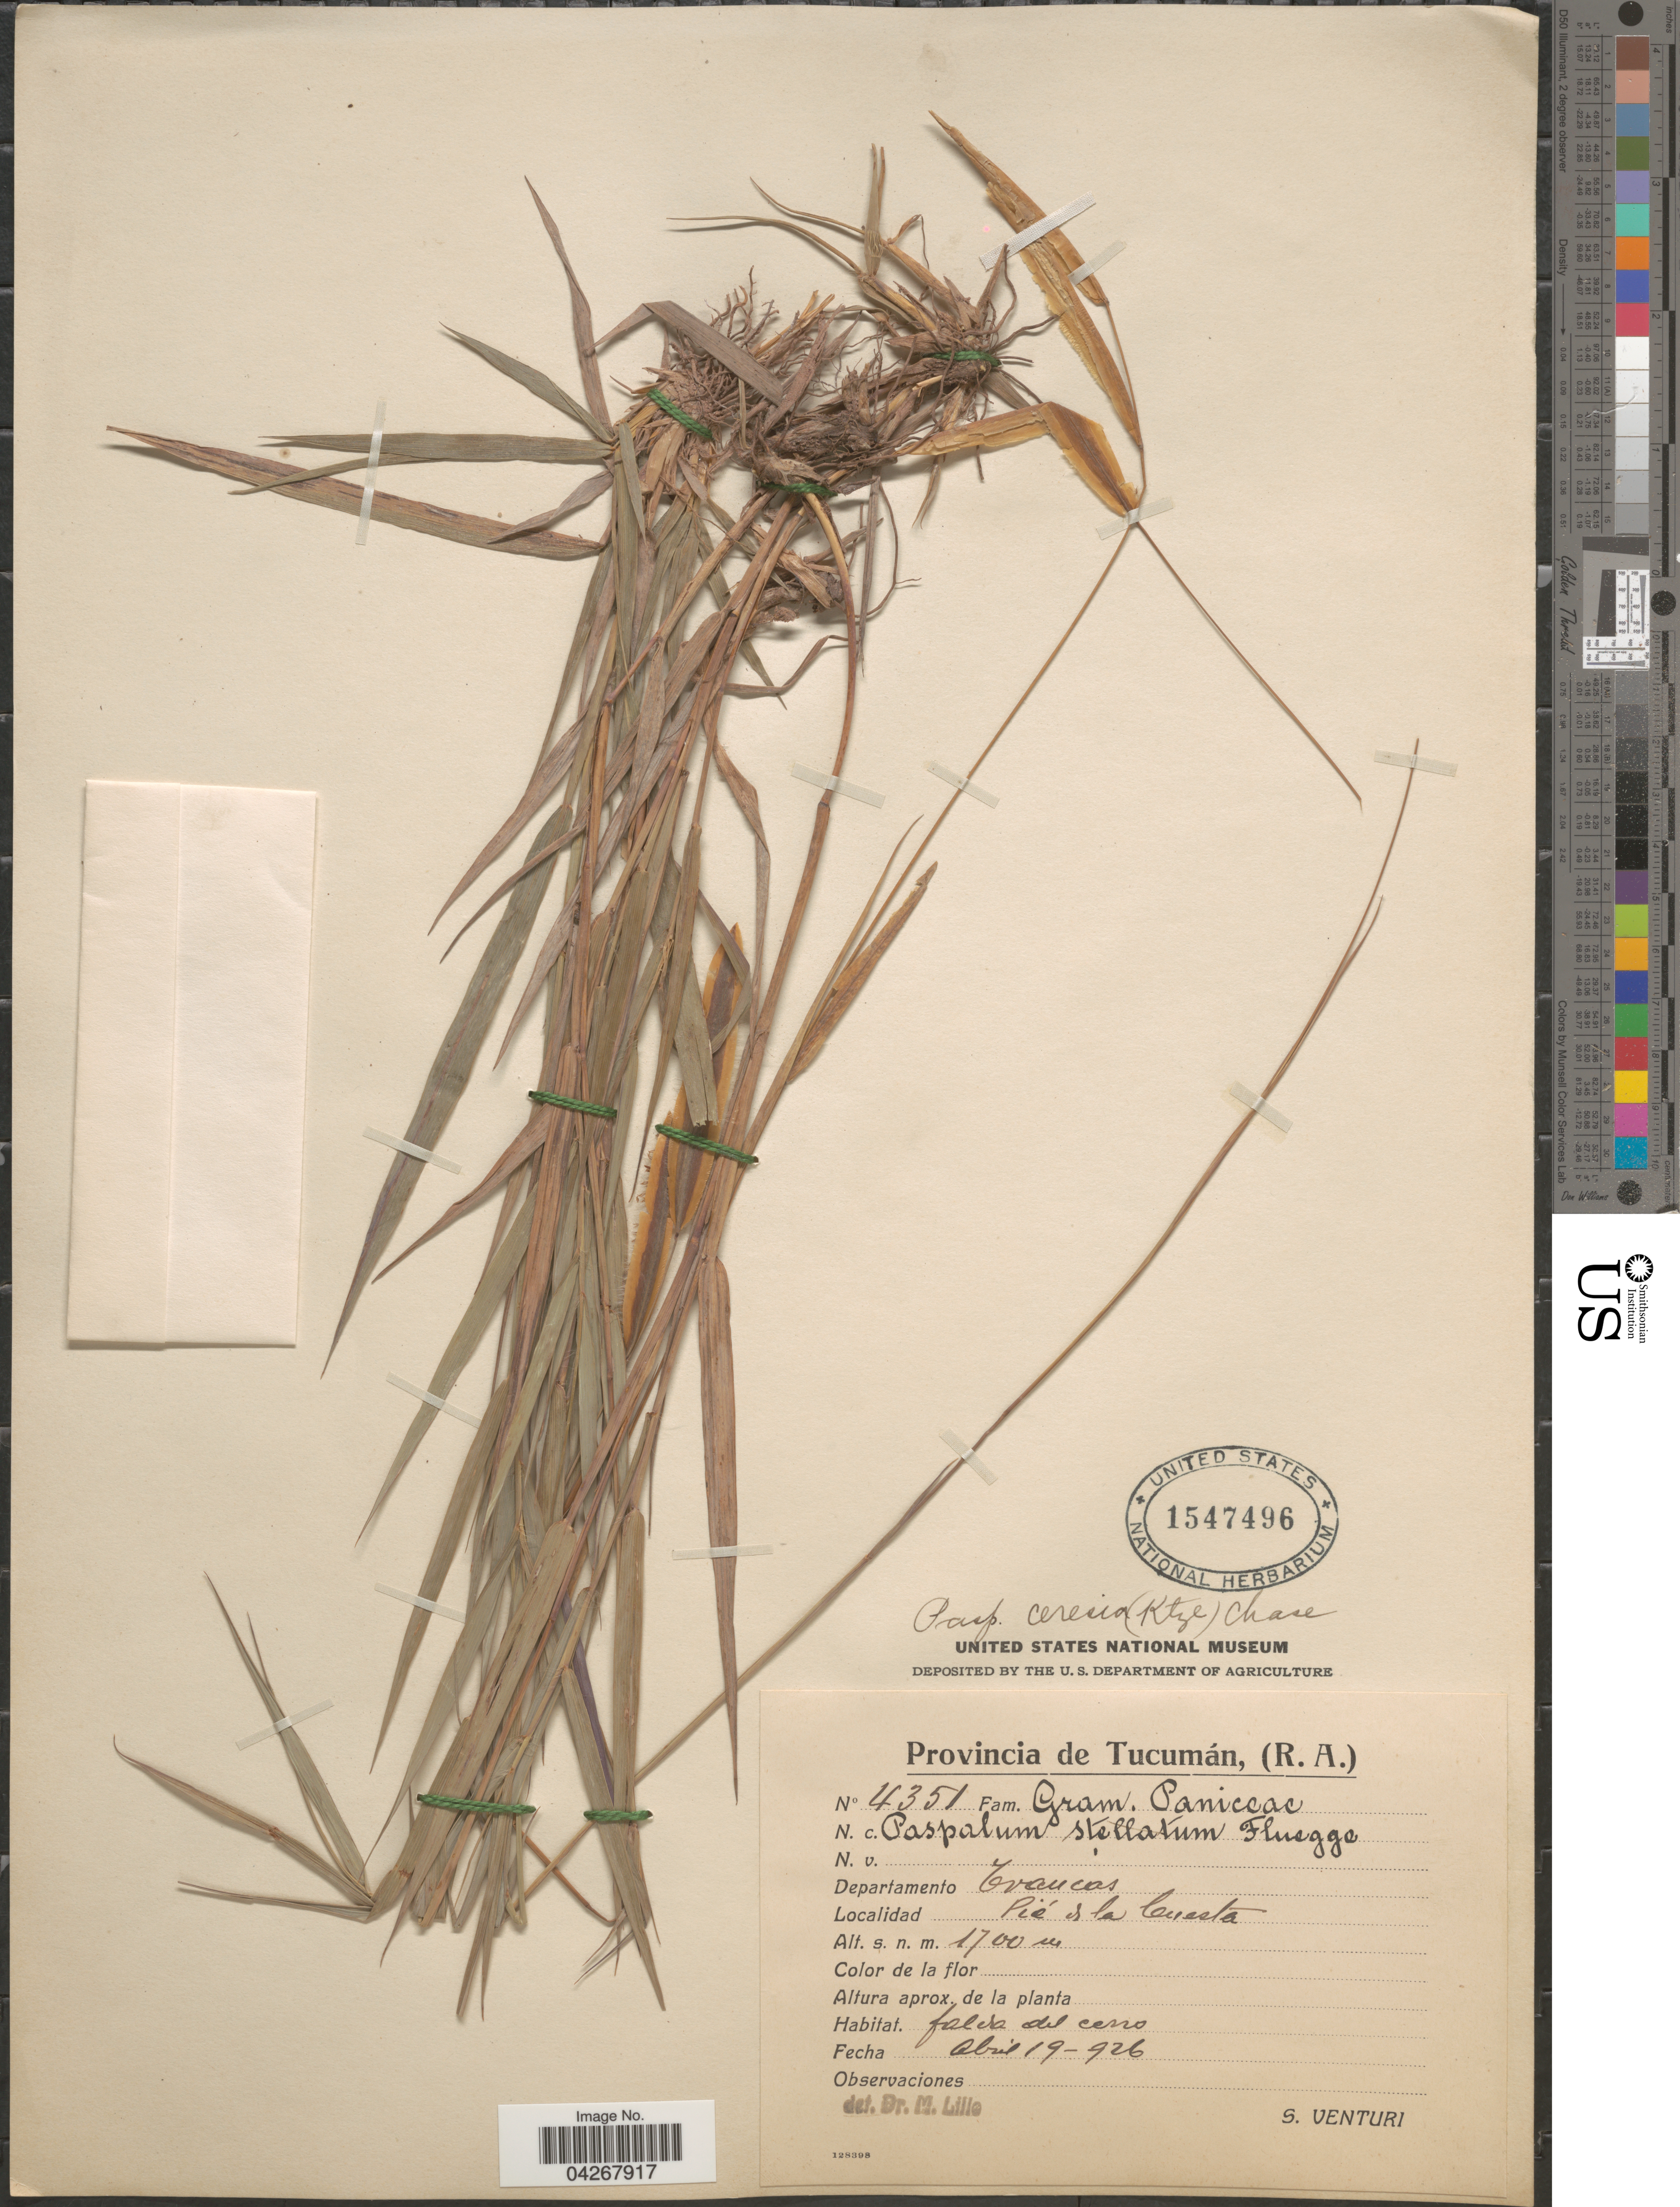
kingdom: Plantae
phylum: Tracheophyta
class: Liliopsida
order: Poales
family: Poaceae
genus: Paspalum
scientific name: Paspalum ceresia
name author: (Kuntze) Chase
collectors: S. Venturi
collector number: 4351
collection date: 1926-04-19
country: Argentina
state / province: Tucuman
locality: Departamento Trancas. Pié de la Cuesta. Faldas del cerro.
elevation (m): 1700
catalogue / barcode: US 1547496